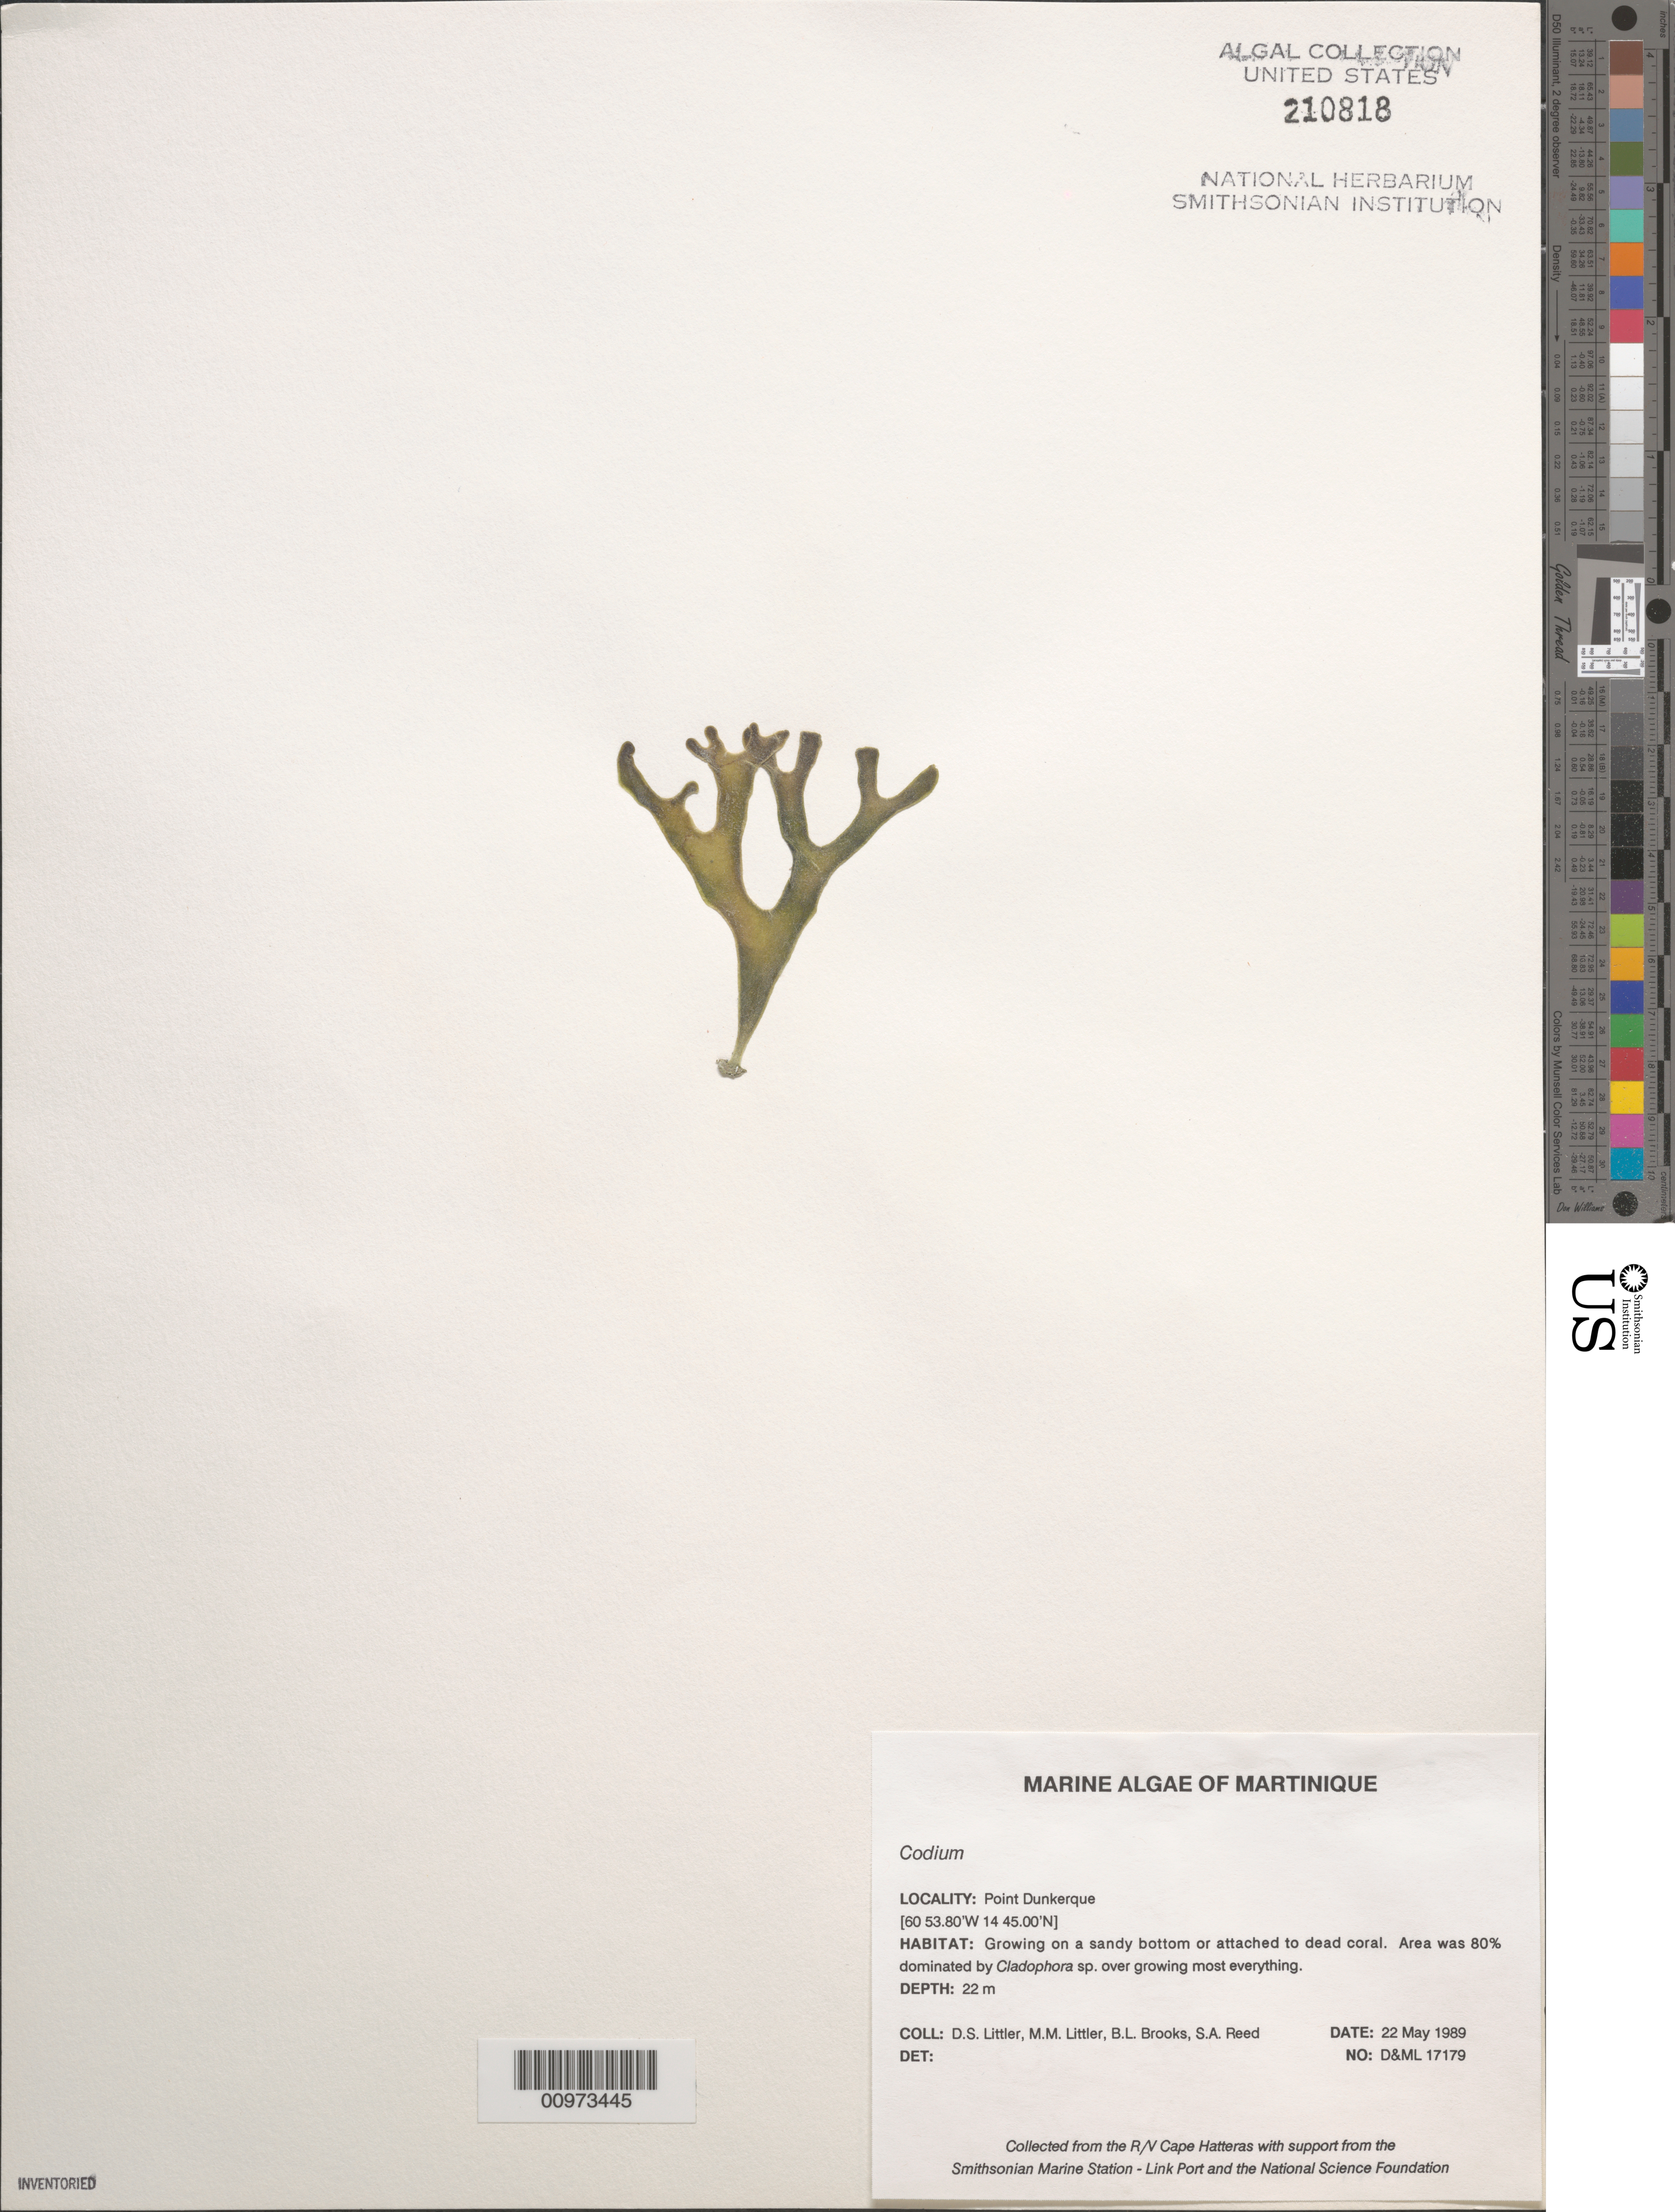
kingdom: Plantae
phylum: Chlorophyta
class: Ulvophyceae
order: Bryopsidales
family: Codiaceae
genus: Codium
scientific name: Codium sp.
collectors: D. S. Littler, M. M. Littler, B. Brooks & S. Reed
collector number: D&ML 17179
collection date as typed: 22 May 1989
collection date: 1989-05-22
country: Martinique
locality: Pointe Dunkerque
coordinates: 14 45.00'N, 60 53.80'W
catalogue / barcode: US 210818